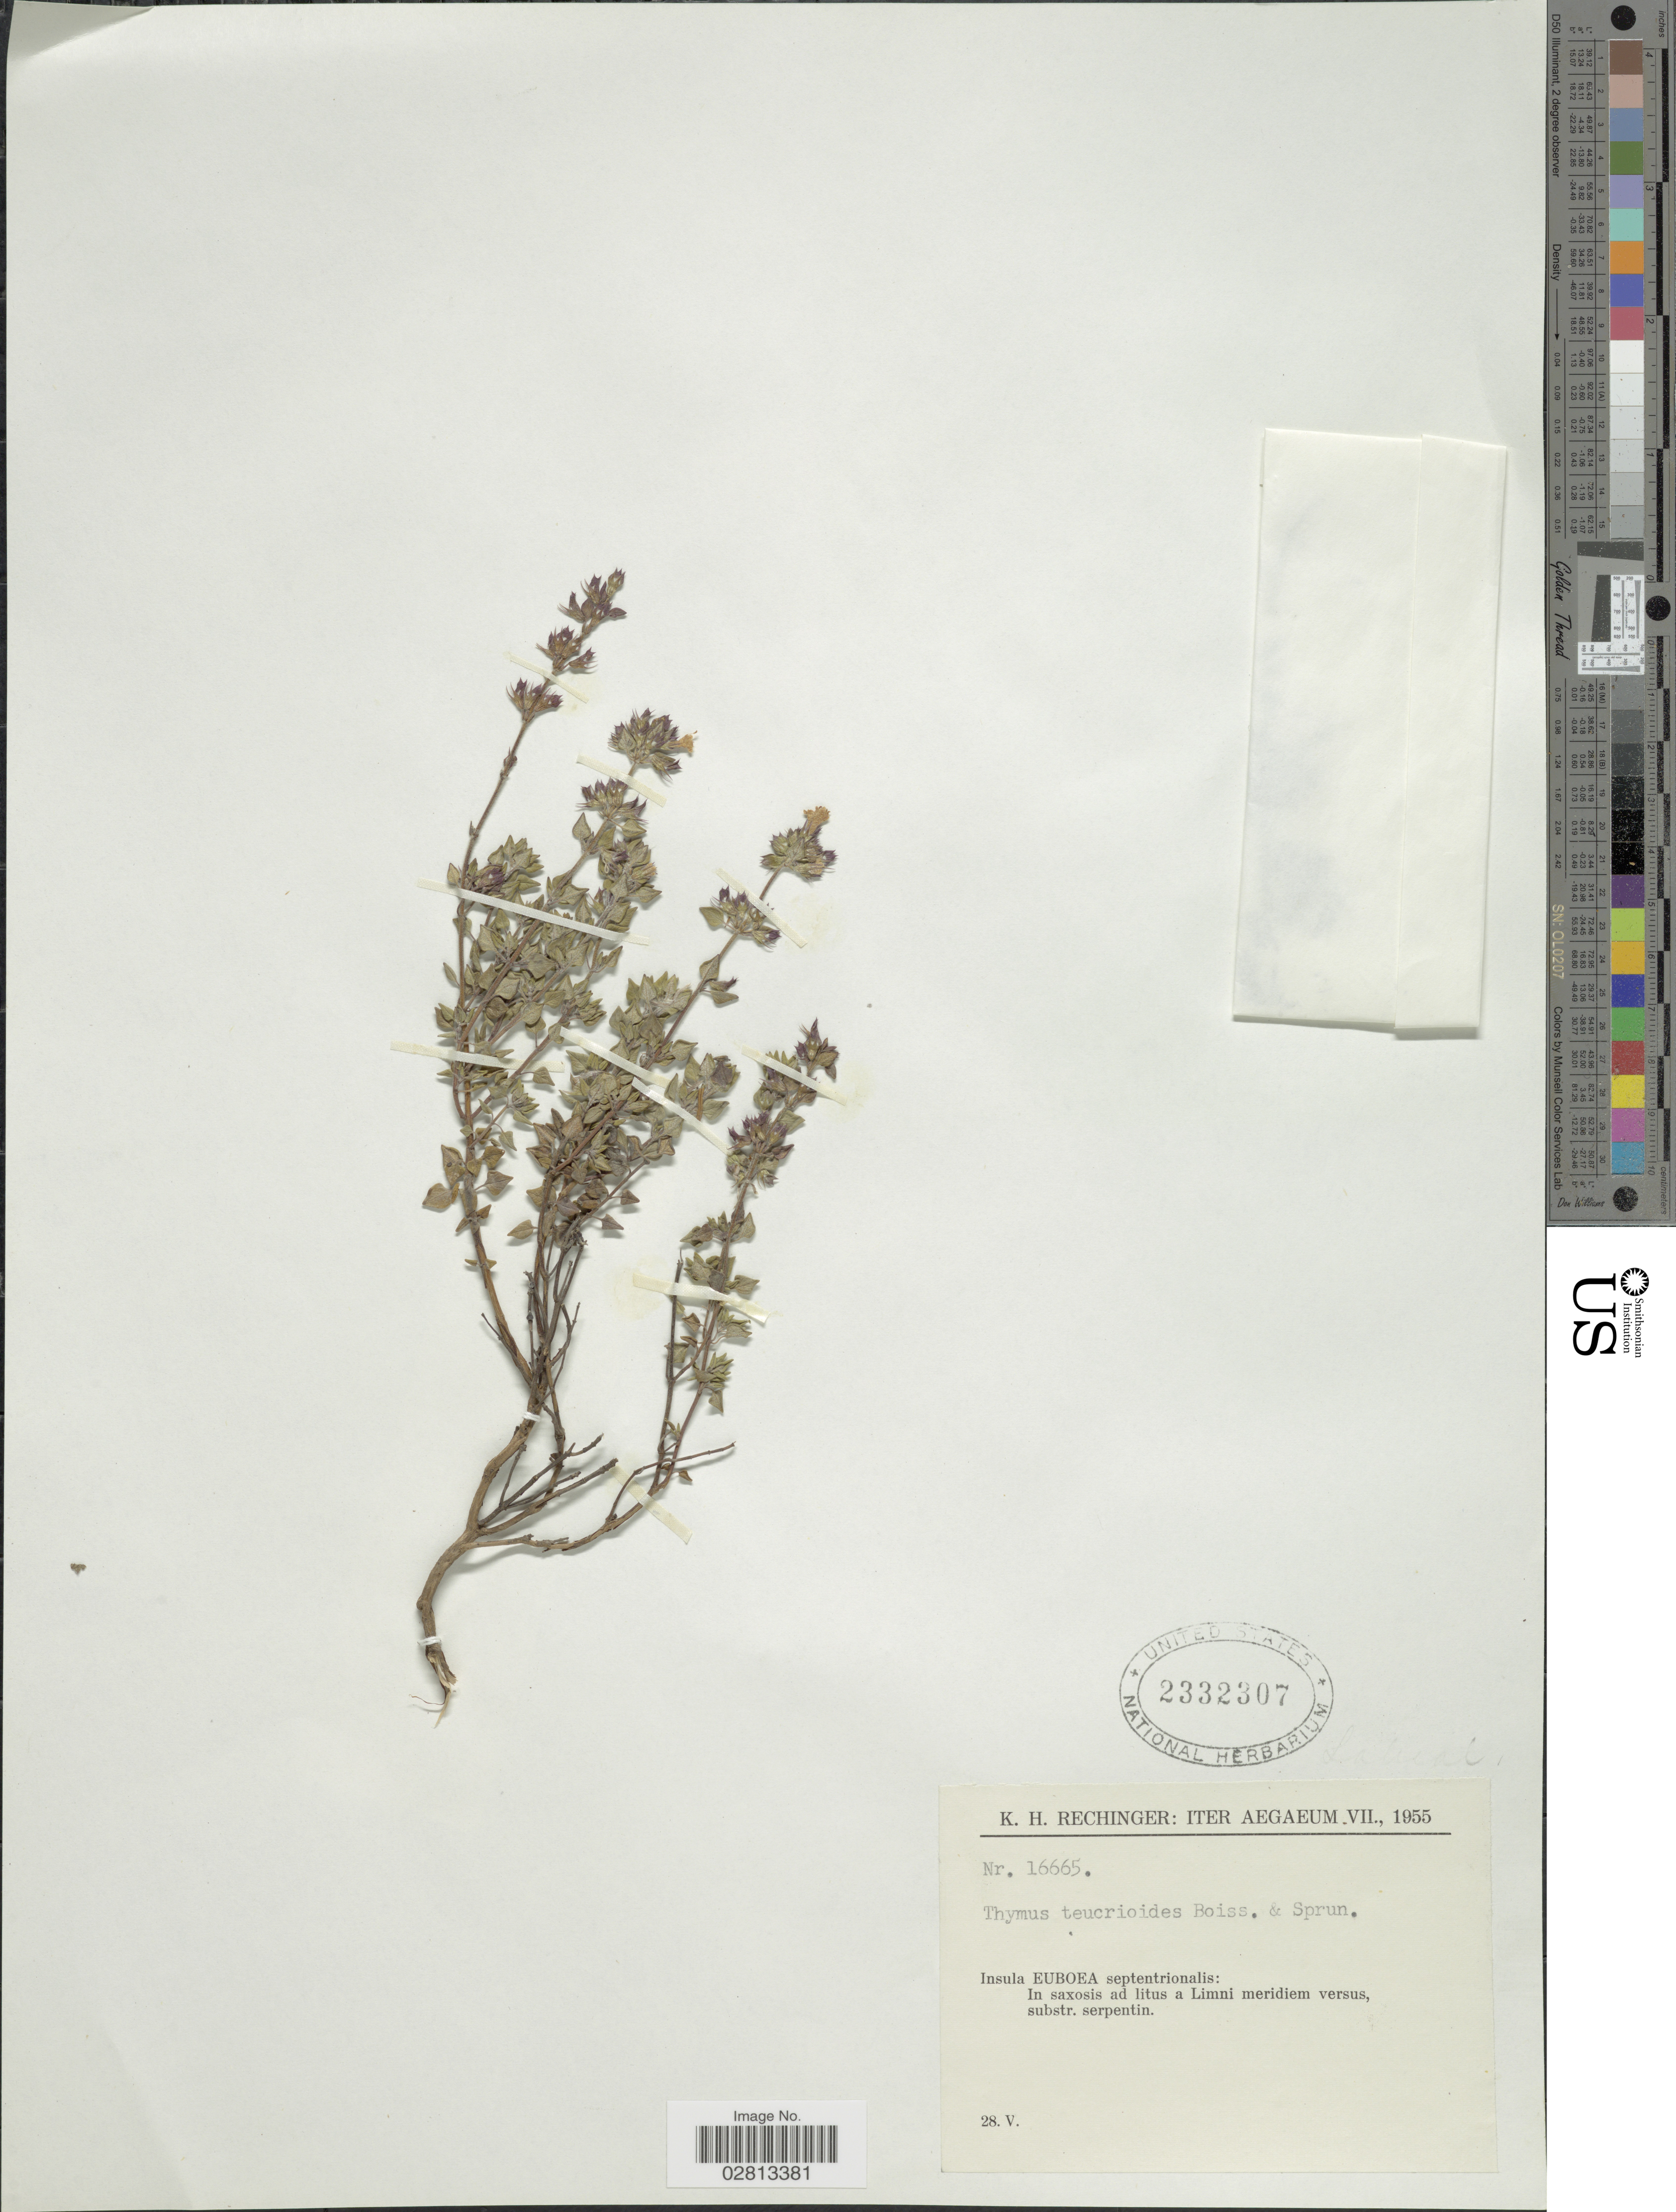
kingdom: Plantae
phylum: Tracheophyta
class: Magnoliopsida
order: Lamiales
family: Lamiaceae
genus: Thymus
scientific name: Thymus teucrioides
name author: Boiss. & Spruner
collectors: K. H. Rechinger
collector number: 16665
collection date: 1955-05-28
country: Greece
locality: Aegaeum. Insula Euboea septentrionalis: In saxosis ad litus a Limni meridiem versus, substr. serpentin.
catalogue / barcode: US 2332307